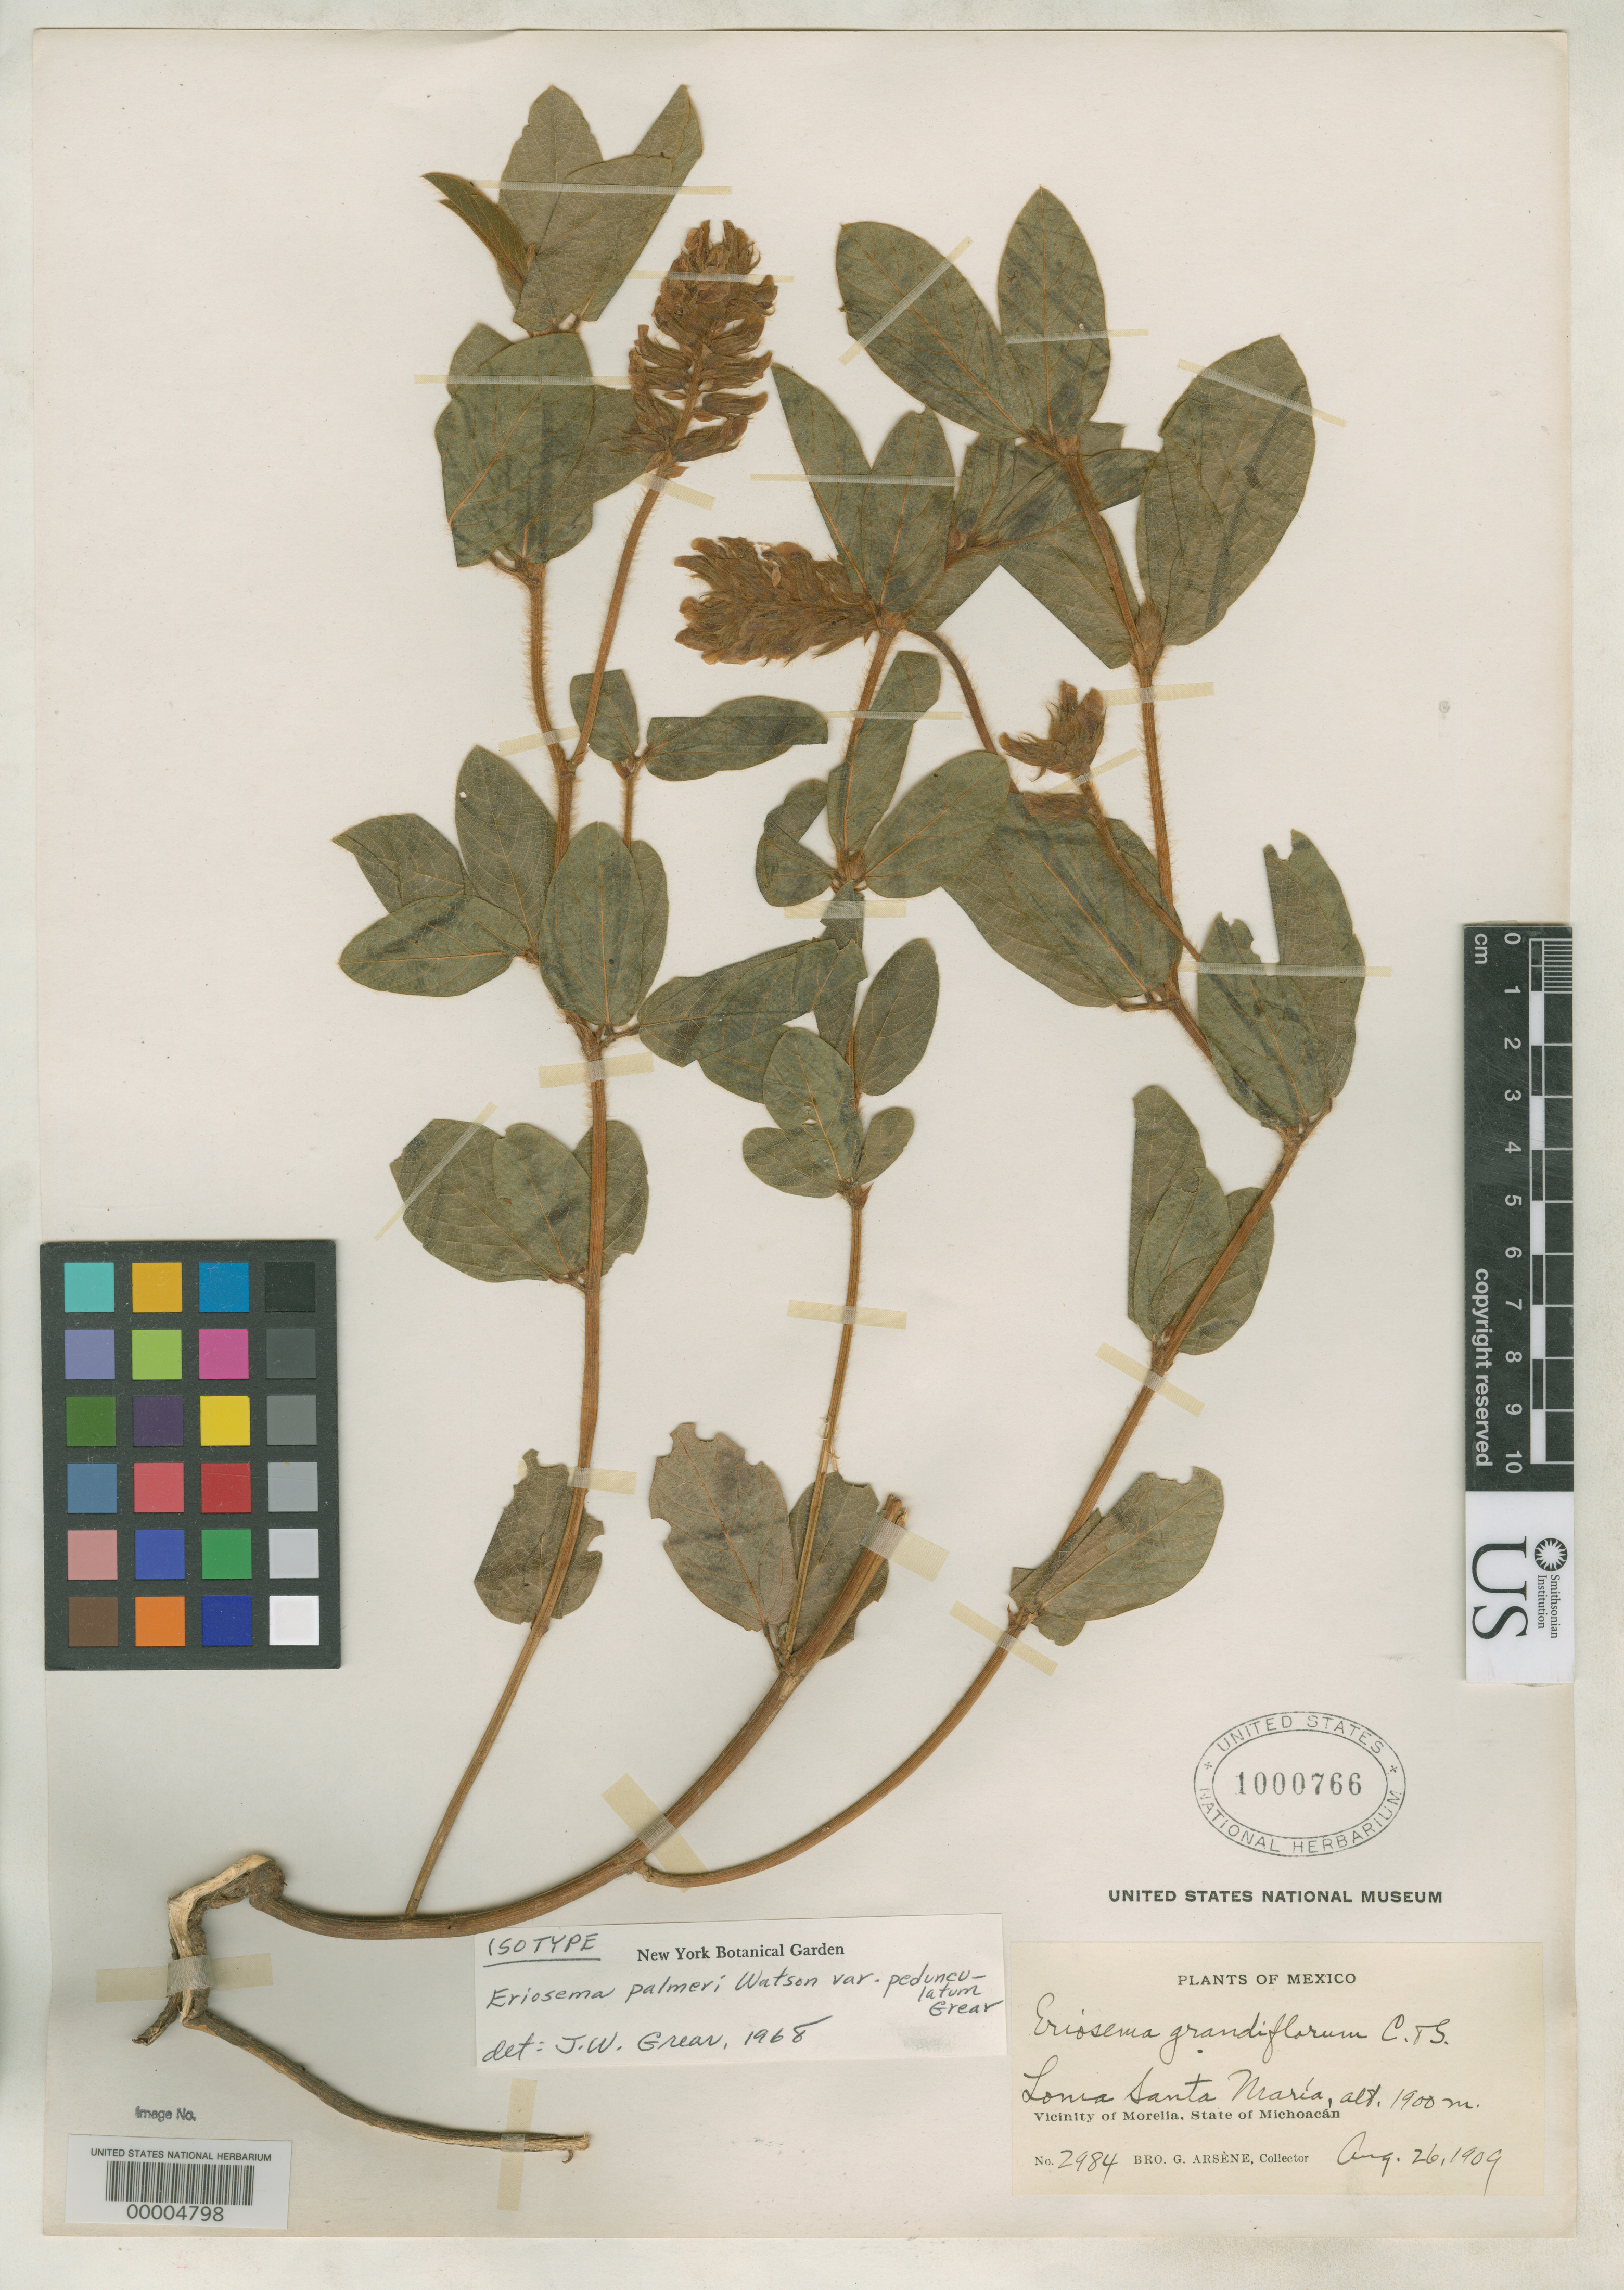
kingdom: Plantae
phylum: Tracheophyta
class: Magnoliopsida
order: Fabales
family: Fabaceae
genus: Eriosema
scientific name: Eriosema palmeri var. pedunculatum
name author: Grear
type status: Isotype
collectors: Bro. G. Arsène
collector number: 2984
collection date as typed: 26 Aug 1909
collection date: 1909-08-26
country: Mexico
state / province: Michoacán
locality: Vicinity of Morelia.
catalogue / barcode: US 1000766